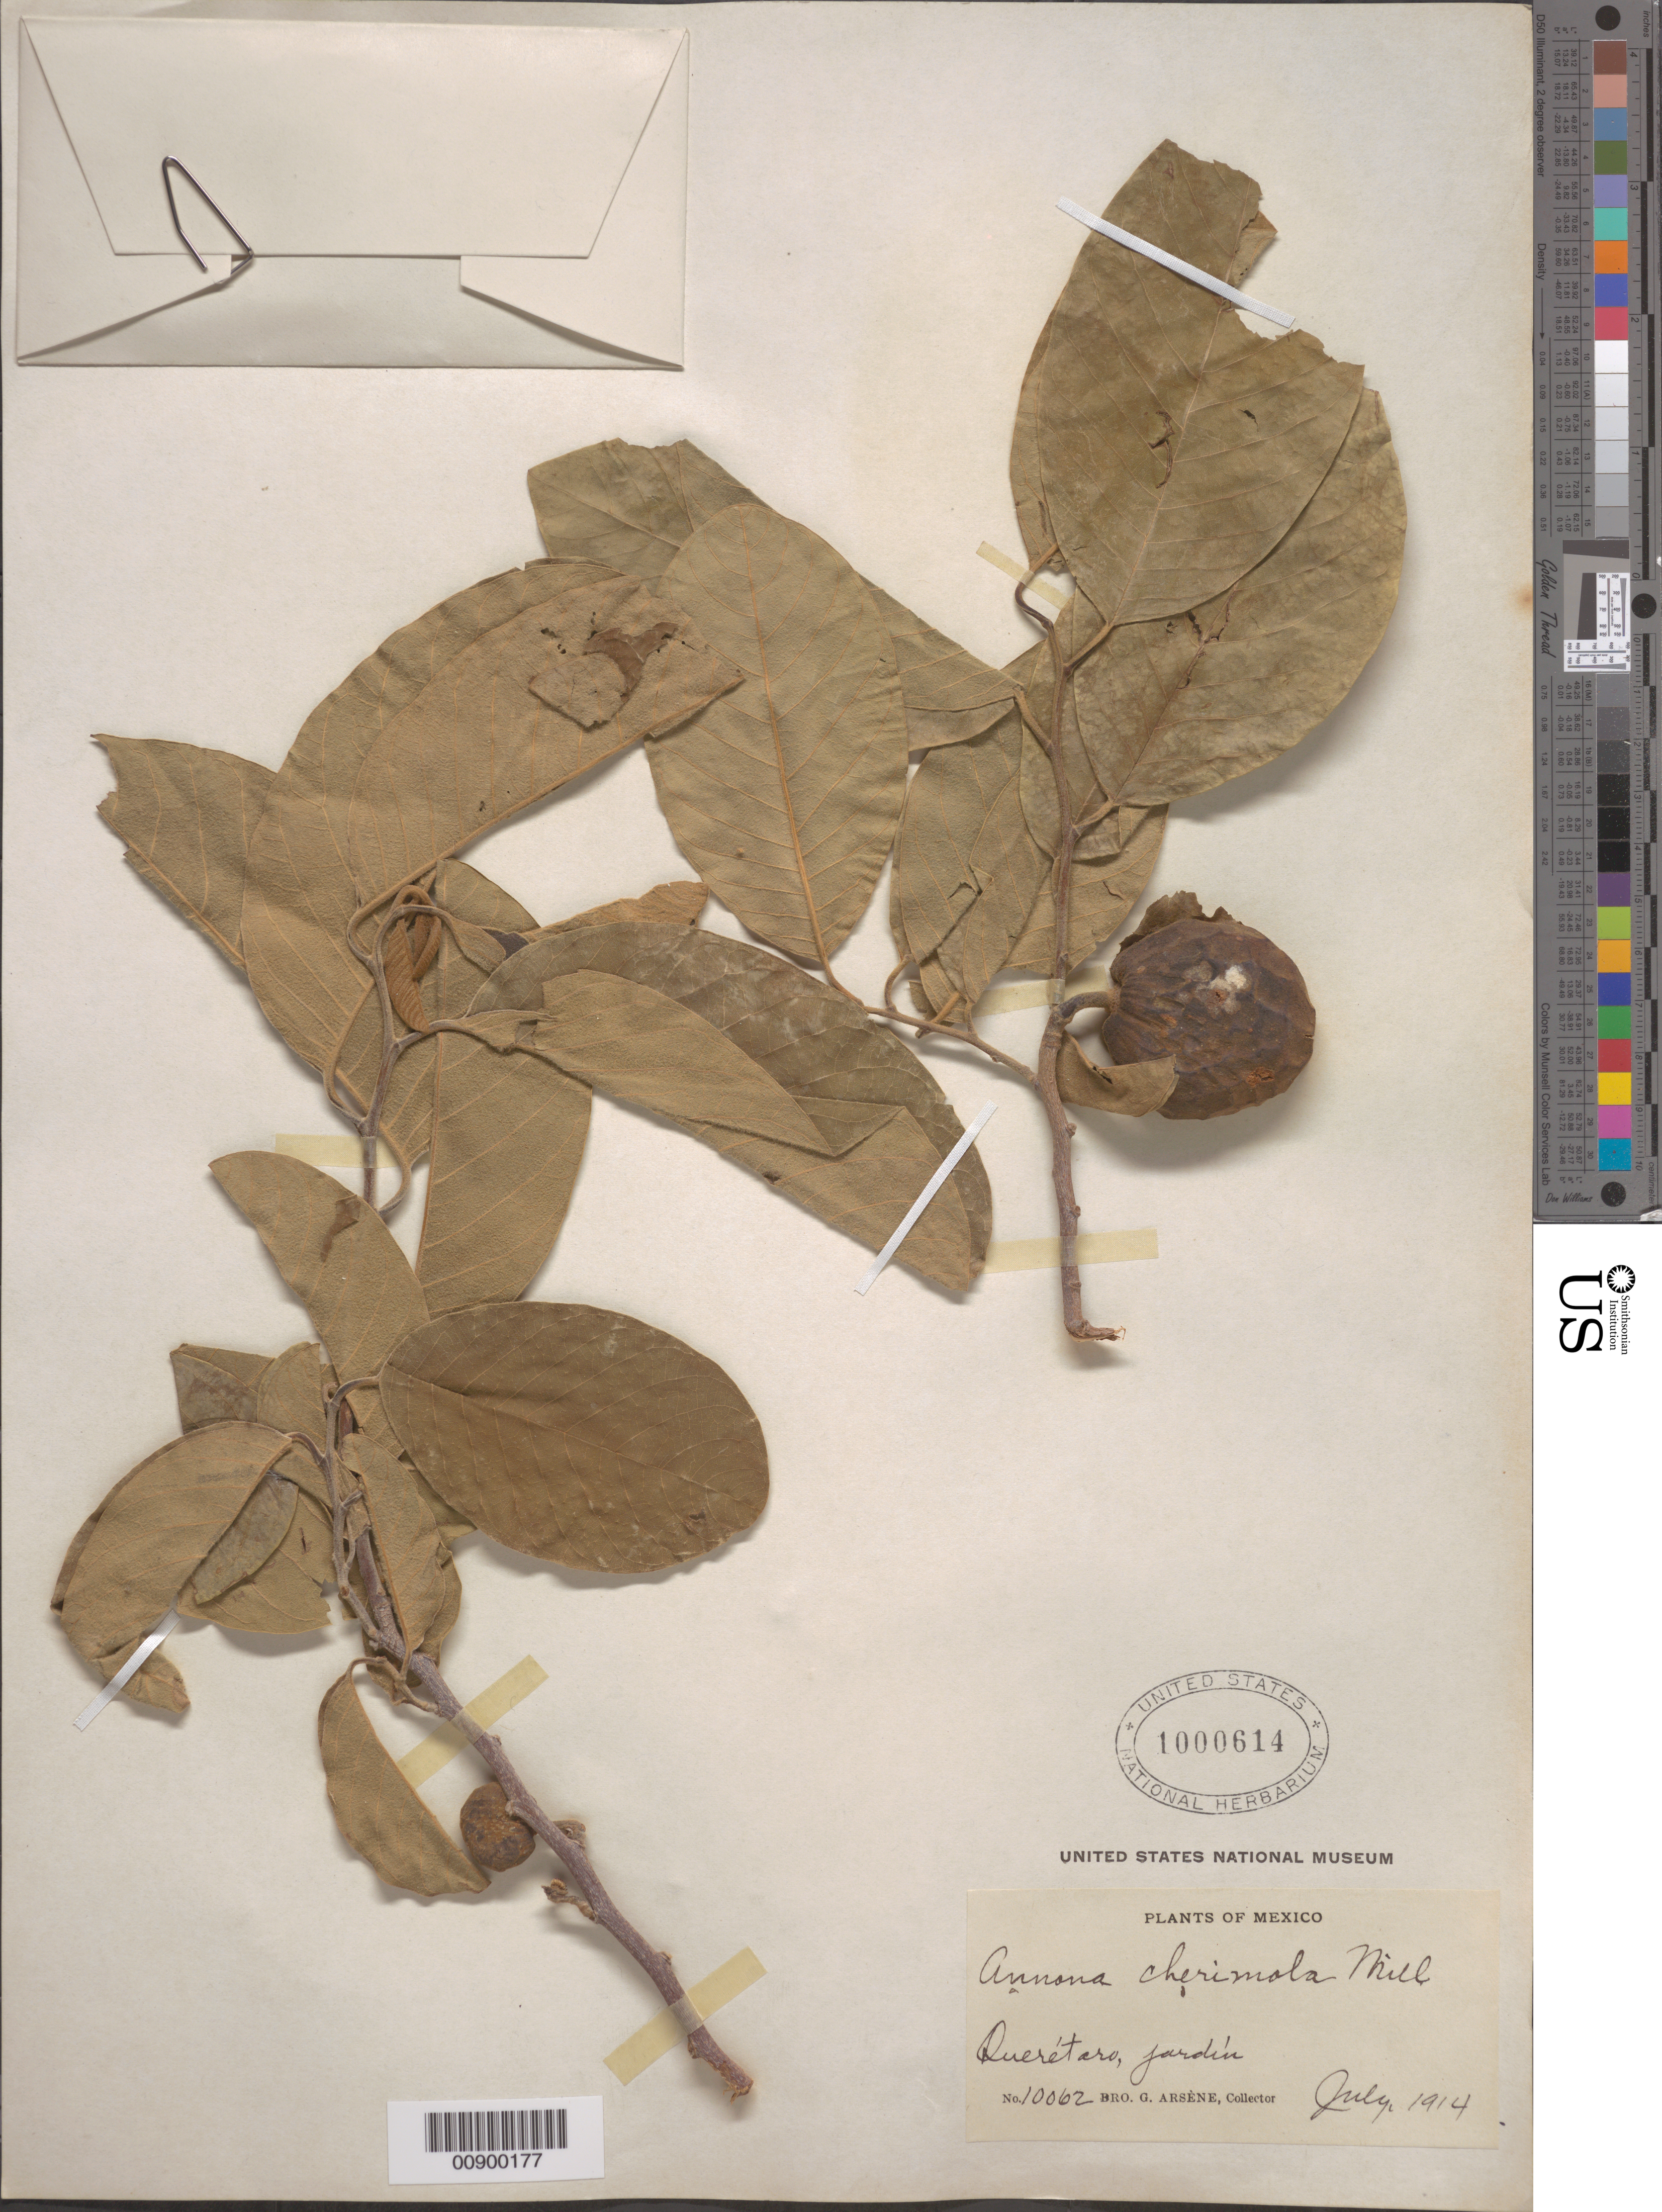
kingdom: Plantae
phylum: Tracheophyta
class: Magnoliopsida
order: Magnoliales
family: Annonaceae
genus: Annona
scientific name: Annona cherimola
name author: Mill.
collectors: Bro. G. Arsène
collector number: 10062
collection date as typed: Jul 1914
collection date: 1914-07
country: Mexico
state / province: Querétaro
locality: Querétaro.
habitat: Jardín.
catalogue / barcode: US 1000614